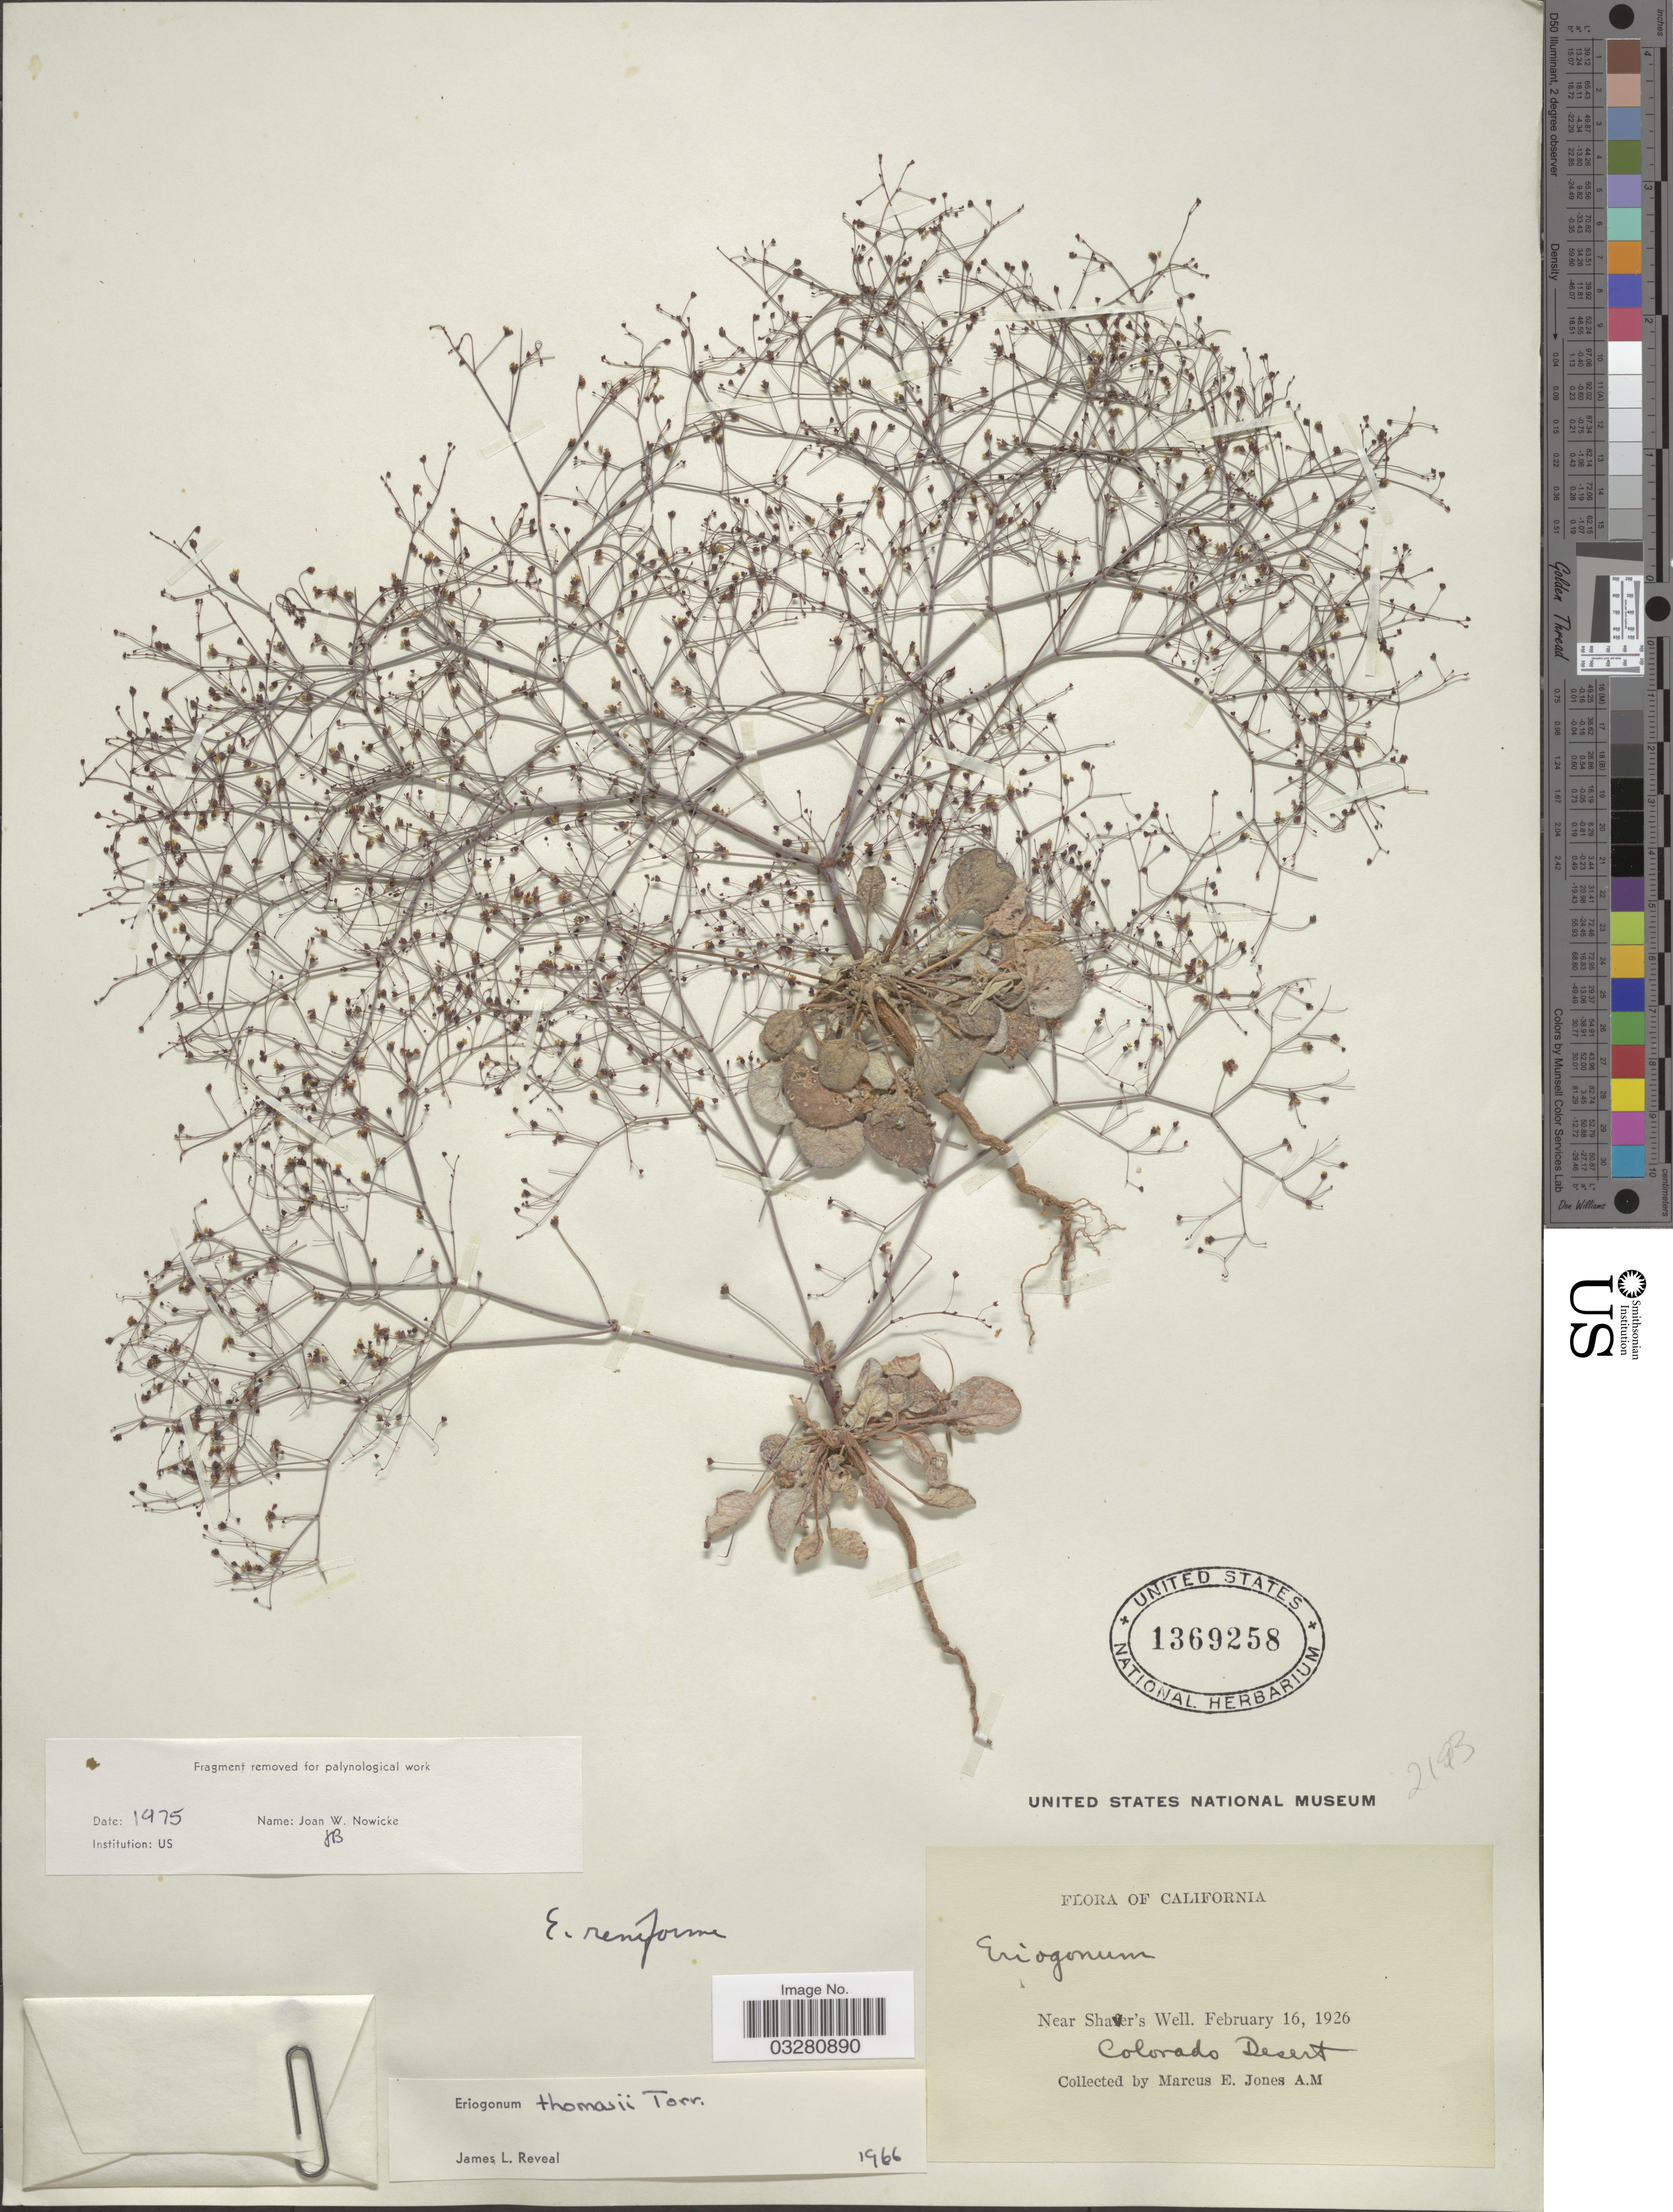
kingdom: Plantae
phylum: Tracheophyta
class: Magnoliopsida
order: Caryophyllales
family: Polygonaceae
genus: Eriogonum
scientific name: Eriogonum thomasii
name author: Torr.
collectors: M. E. Jones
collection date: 1926-02-16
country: United States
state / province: California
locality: Near Shaver's Well. Colorado Desert.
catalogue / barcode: US 1369258